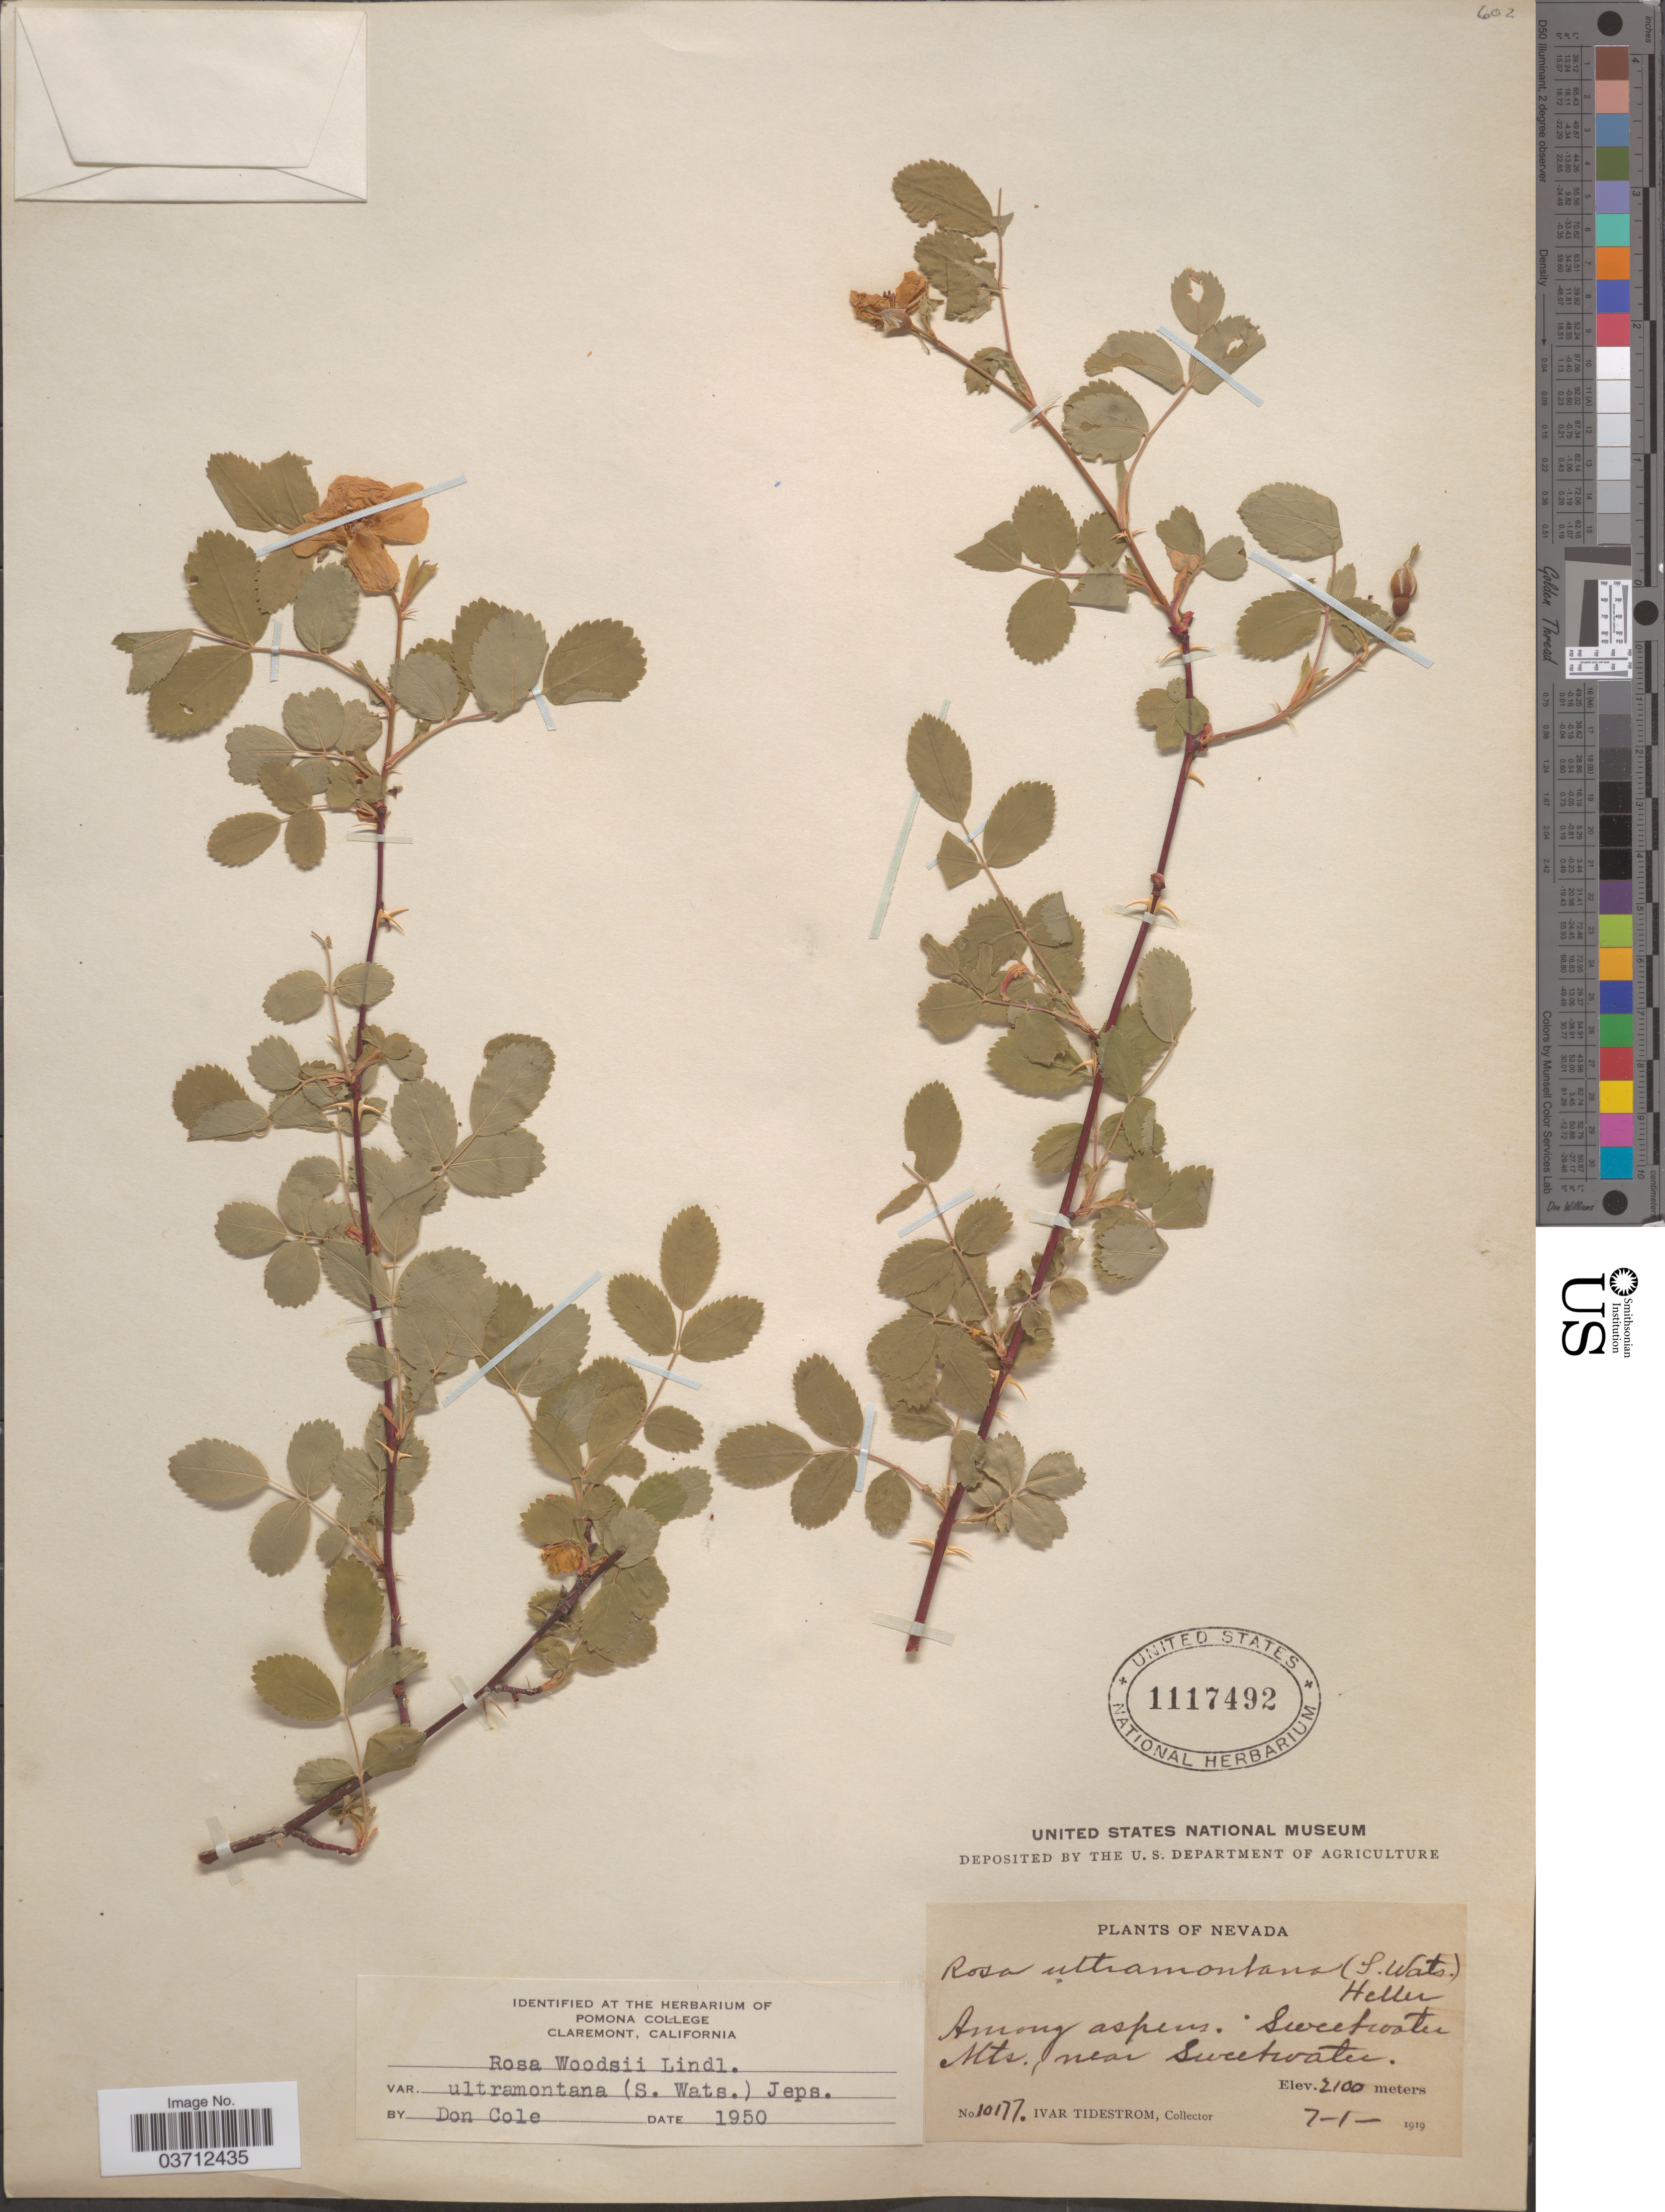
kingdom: Plantae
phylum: Tracheophyta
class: Magnoliopsida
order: Rosales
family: Rosaceae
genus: Rosa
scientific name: Rosa woodsii var. ultramontana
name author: Lindl.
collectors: I. F. Tidestrom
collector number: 10177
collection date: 1919-07-01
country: United States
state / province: Nevada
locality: Among aspens. Sweetwater Mts., near Sweetwater.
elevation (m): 2100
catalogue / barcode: US 1117492